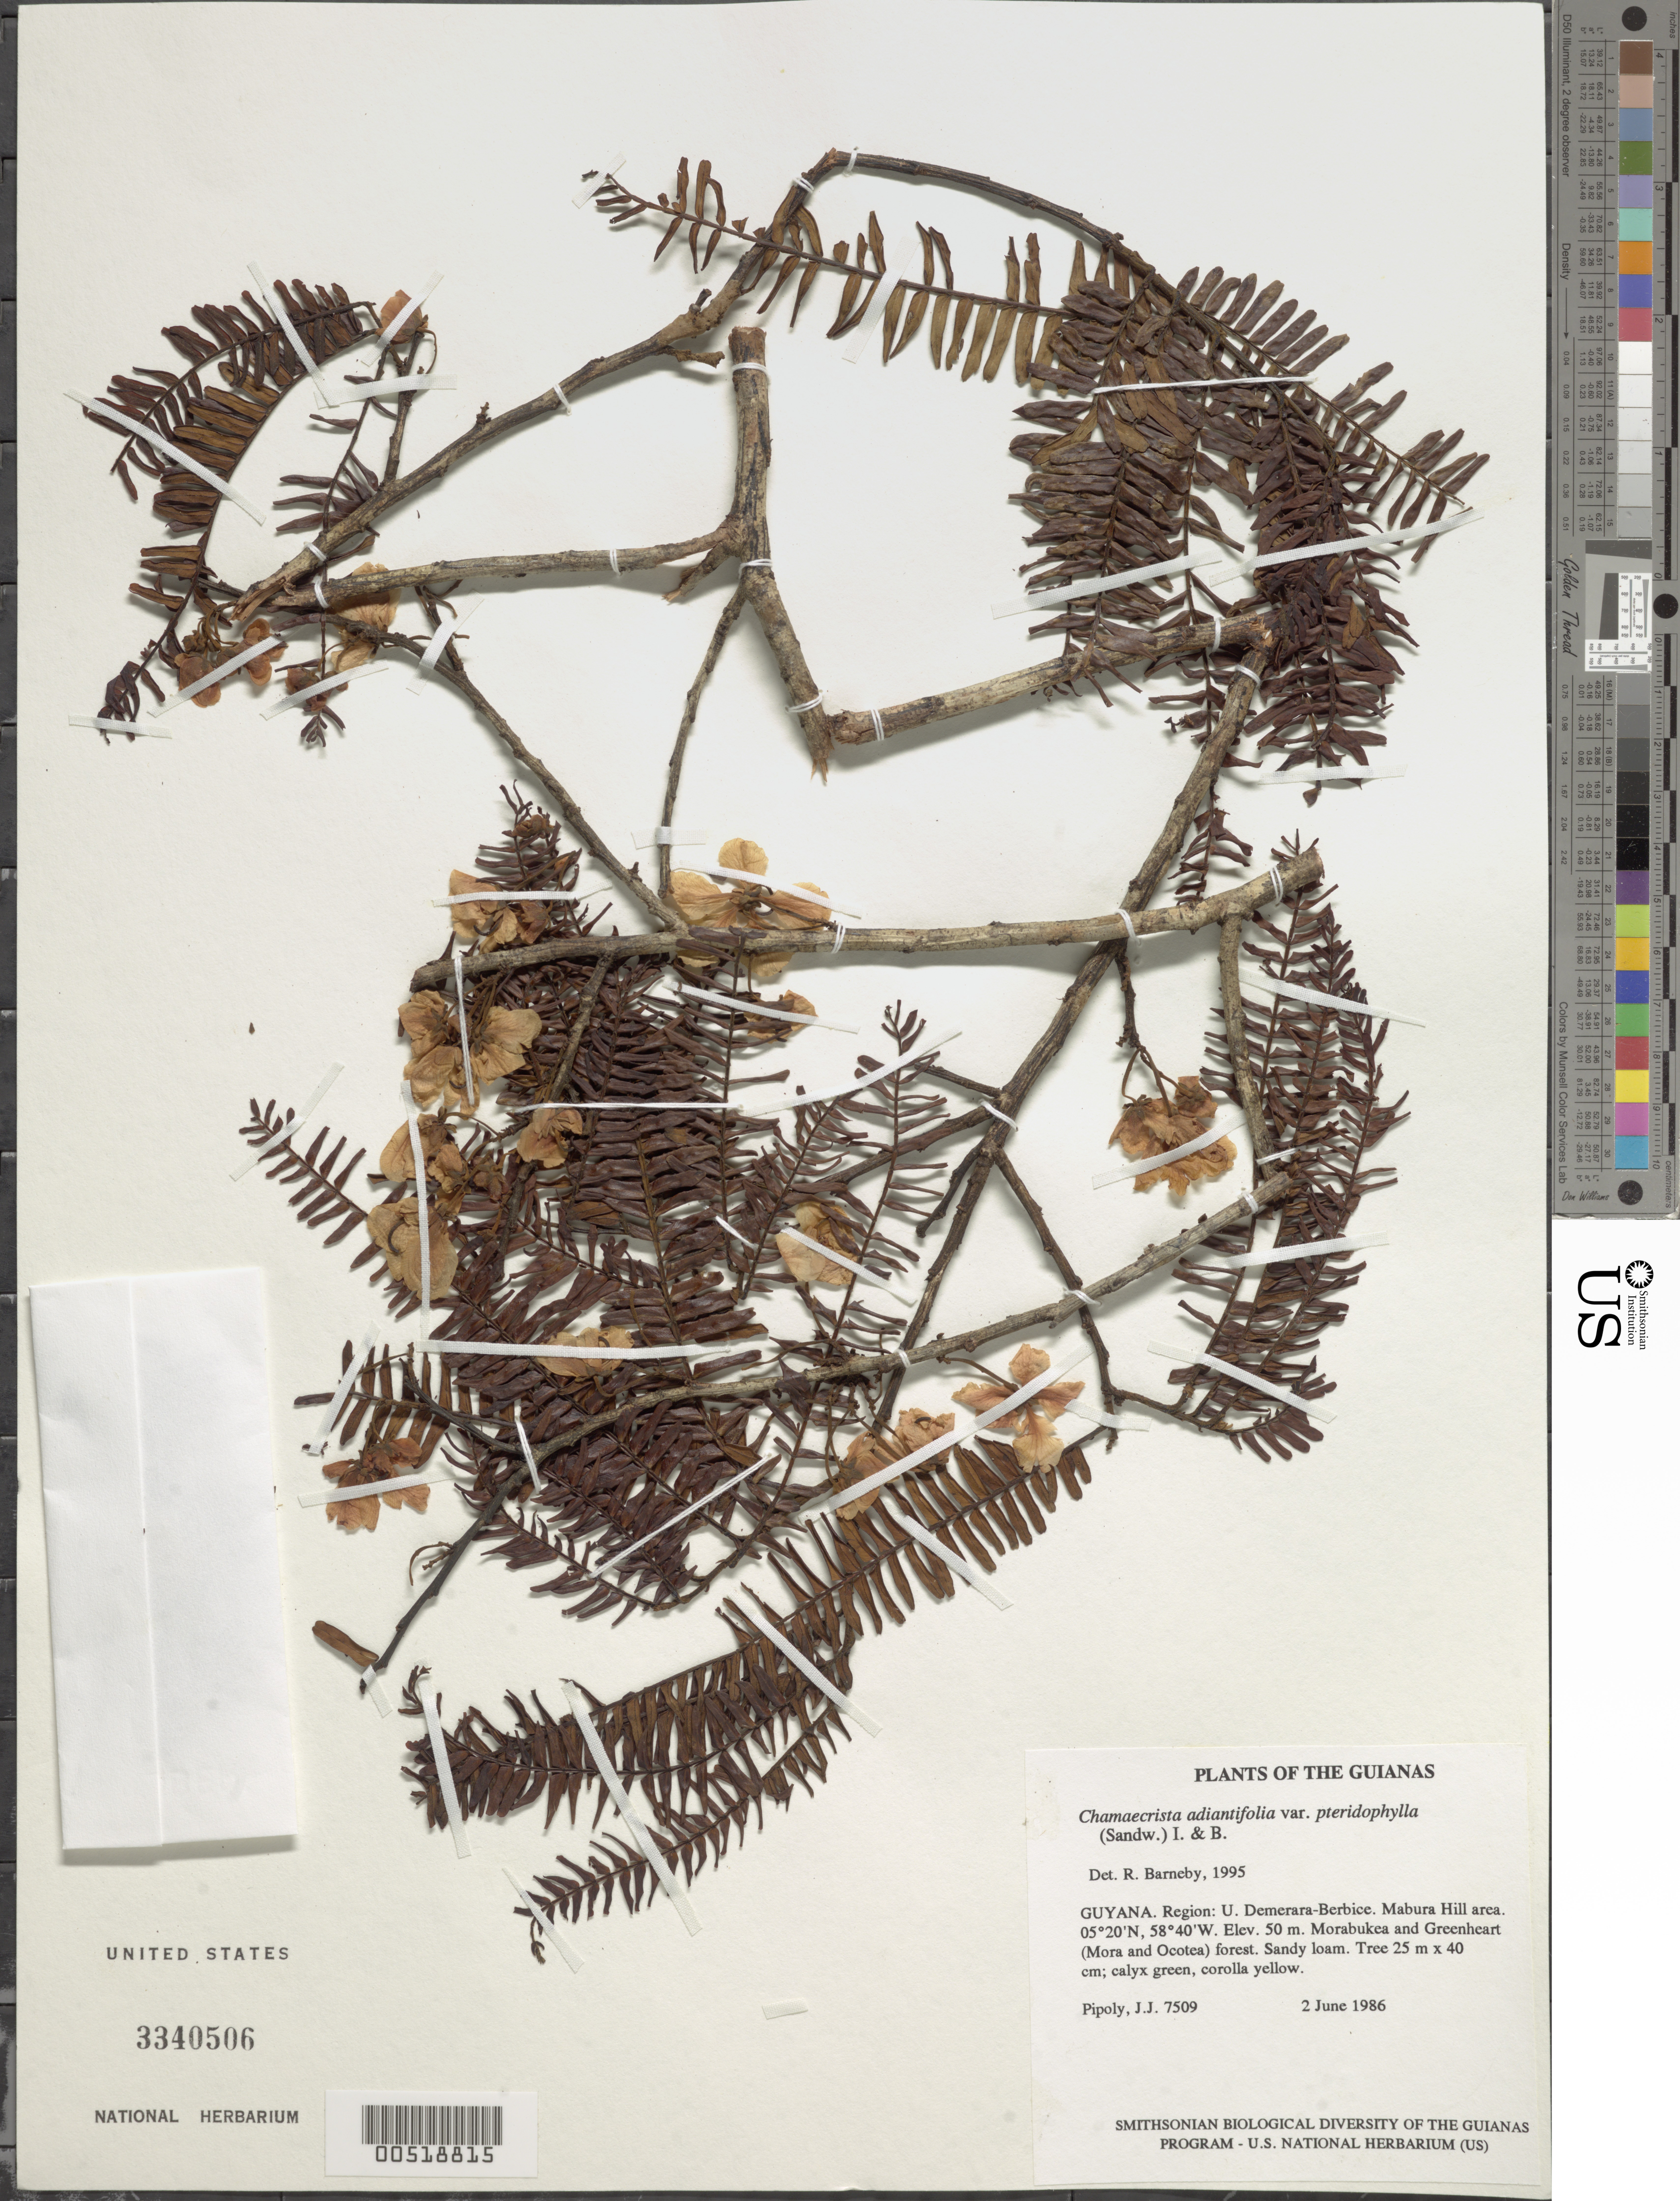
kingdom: Plantae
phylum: Tracheophyta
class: Magnoliopsida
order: Fabales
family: Fabaceae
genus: Chamaecrista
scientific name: Chamaecrista adiantifolia var. pteridophylla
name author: (Sandwith) H.S. Irwin & Barneby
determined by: Barneby, Rupert C., (NY)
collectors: J. J. Pipoly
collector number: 7509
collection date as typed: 2 June 1986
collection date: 1986-06-02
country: Guyana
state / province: U. Demerara-Berbice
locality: Mabura Hill area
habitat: Morabukea and Greenheart (Mora and Ocotea) forest. Sandy loam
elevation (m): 50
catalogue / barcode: US 3340506